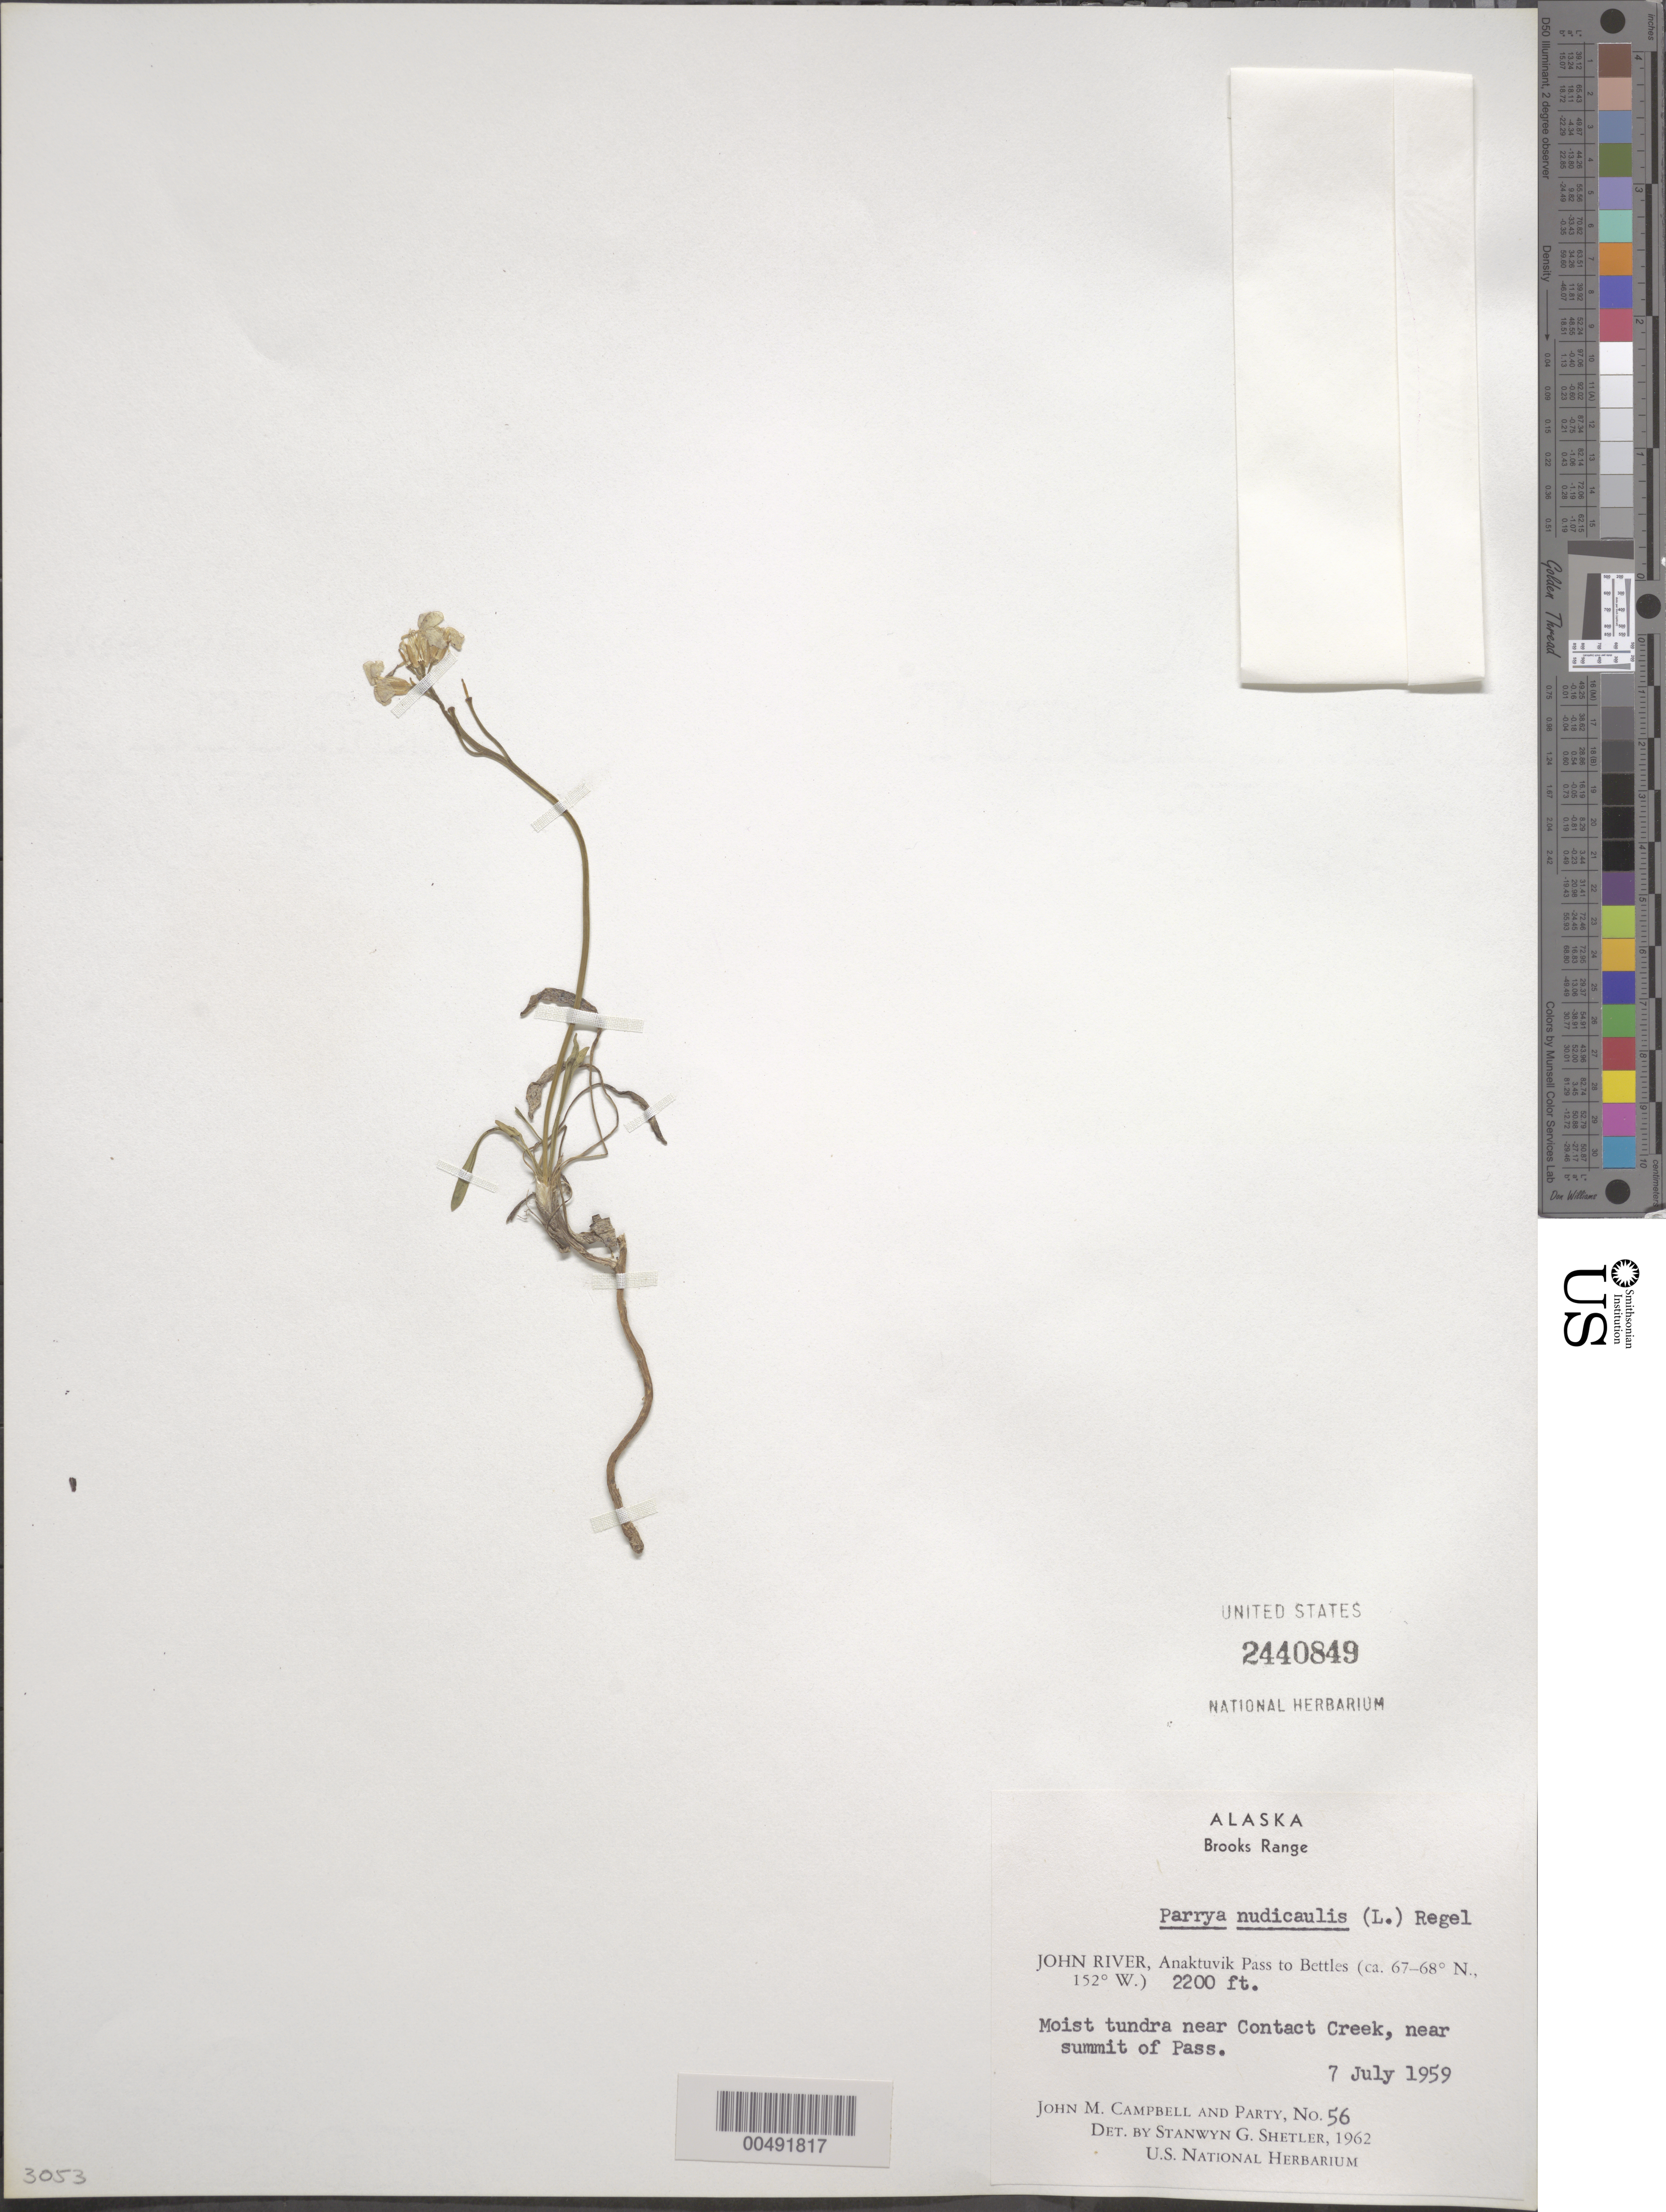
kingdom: Plantae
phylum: Tracheophyta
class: Magnoliopsida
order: Brassicales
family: Brassicaceae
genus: Parrya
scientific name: Parrya nudicaulis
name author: (L.) Regel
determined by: Shetler, Stanwyn G., (US), NMNH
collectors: J. M. Campbell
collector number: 56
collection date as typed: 07 Jul 1959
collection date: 1959-07-07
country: United States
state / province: Alaska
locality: Brooks Range, John River, near summit of Anaktuvuk Pass, near Contact Creek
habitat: moist tundra near Creek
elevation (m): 671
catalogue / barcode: US 2440849